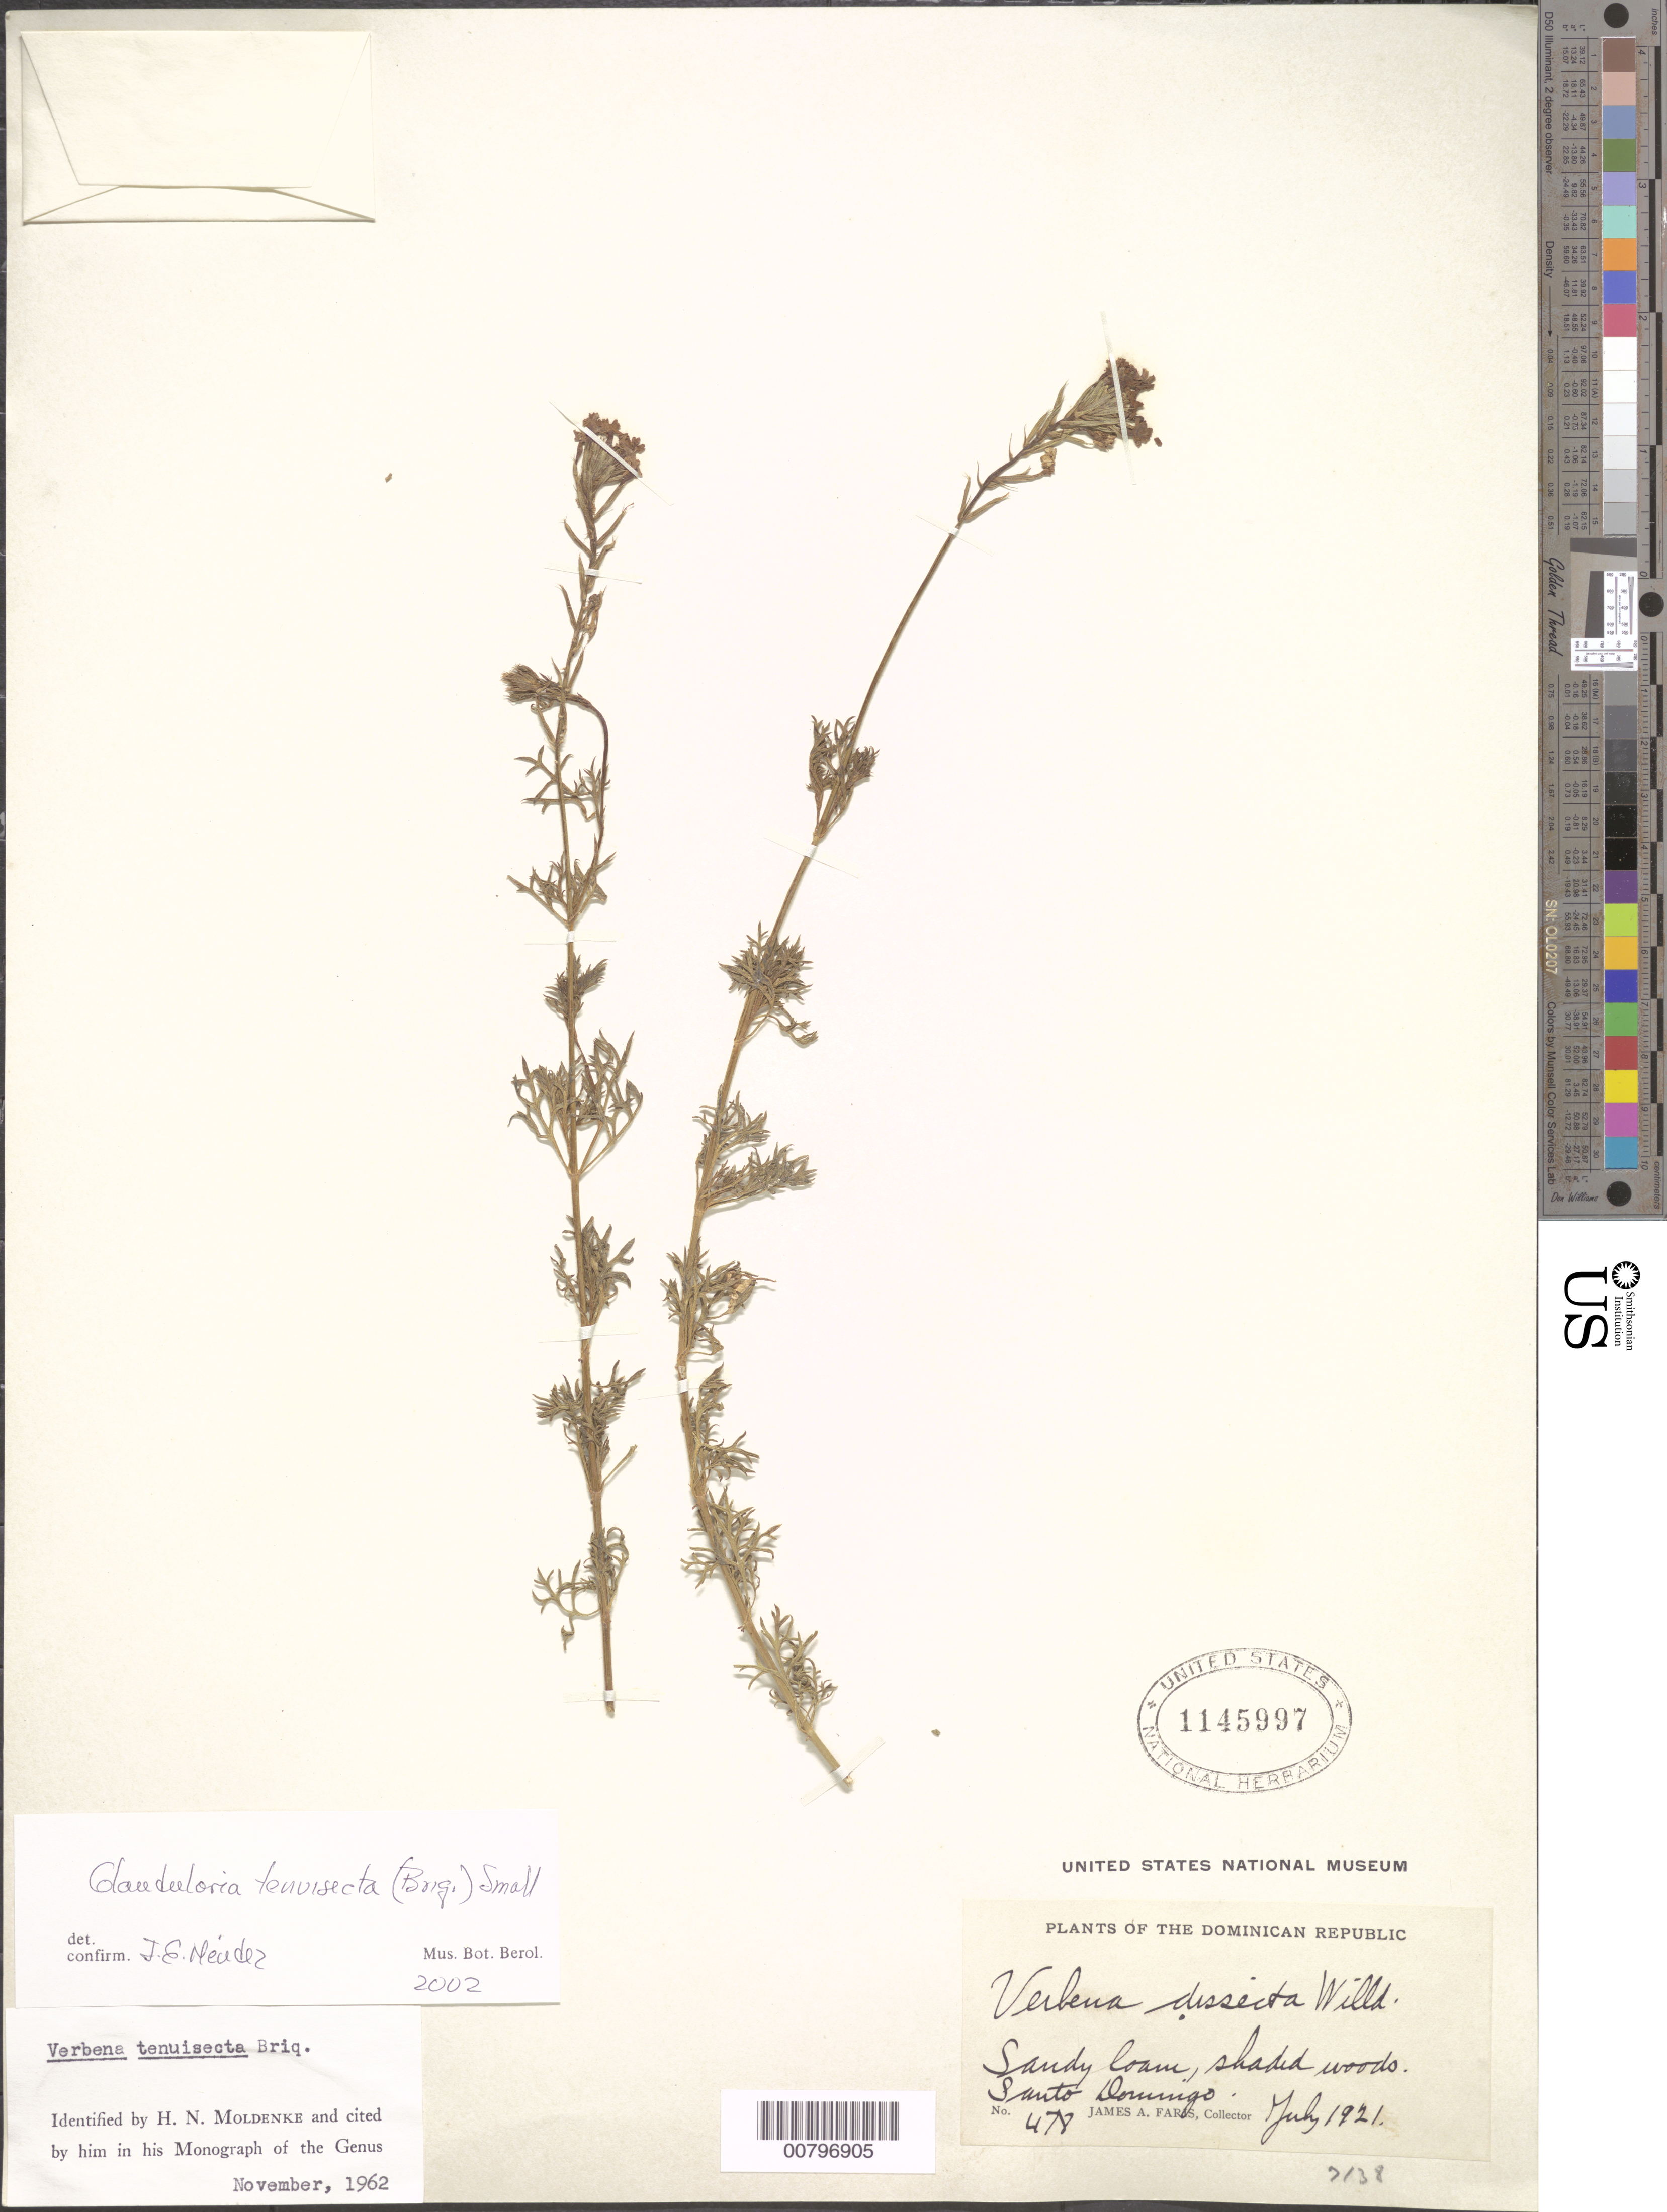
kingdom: Plantae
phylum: Tracheophyta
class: Magnoliopsida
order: Lamiales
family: Verbenaceae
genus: Glandularia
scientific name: Glandularia aristigera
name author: (S. Moore) Tronc.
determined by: Méndez, Isidro E., (HIPC)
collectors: J. Faris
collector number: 478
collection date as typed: Jul 1921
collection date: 1921-07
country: Dominican Republic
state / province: San Cristóbal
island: Hispaniola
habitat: Sandy loam, shaded woods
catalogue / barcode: US 1145997